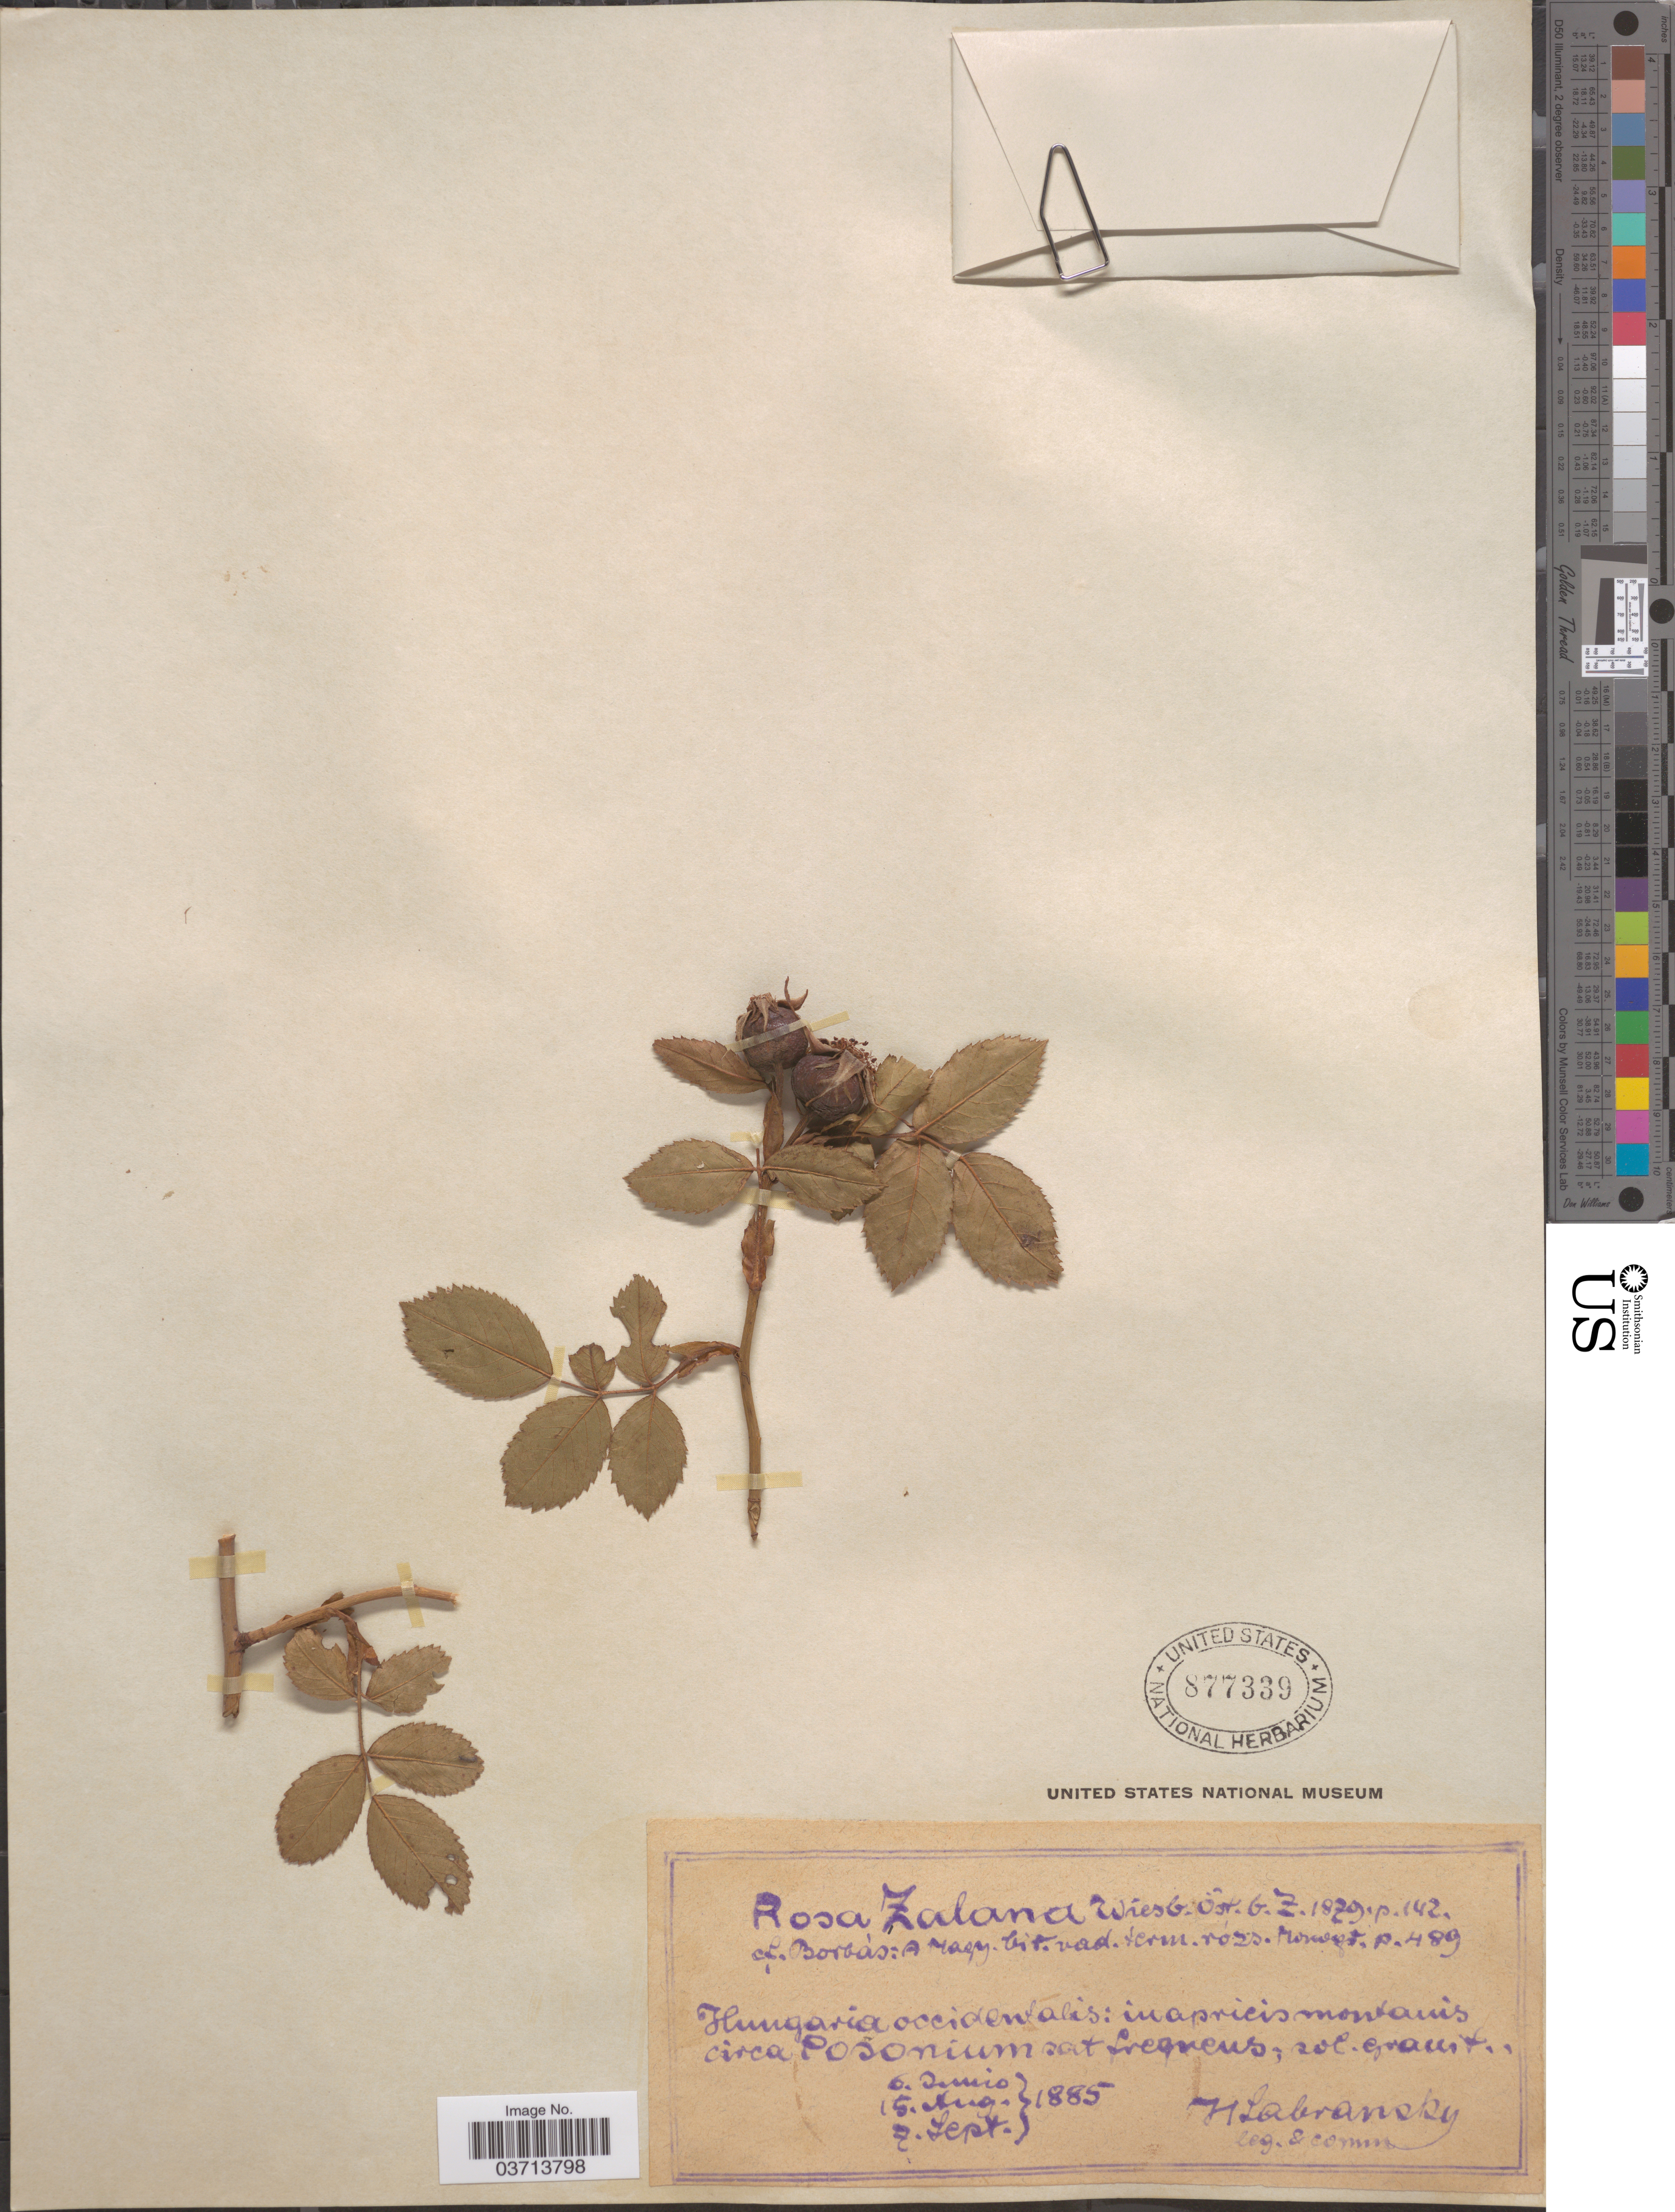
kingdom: Plantae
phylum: Tracheophyta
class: Magnoliopsida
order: Rosales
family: Rosaceae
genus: Rosa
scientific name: Rosa zalana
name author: Wiesb.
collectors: H. Labransky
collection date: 1885-06-06/1885-09-07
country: Hungary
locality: Hungaria occidentalis: in apricis montanis circa Posonium sat frequens.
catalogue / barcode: US 877339